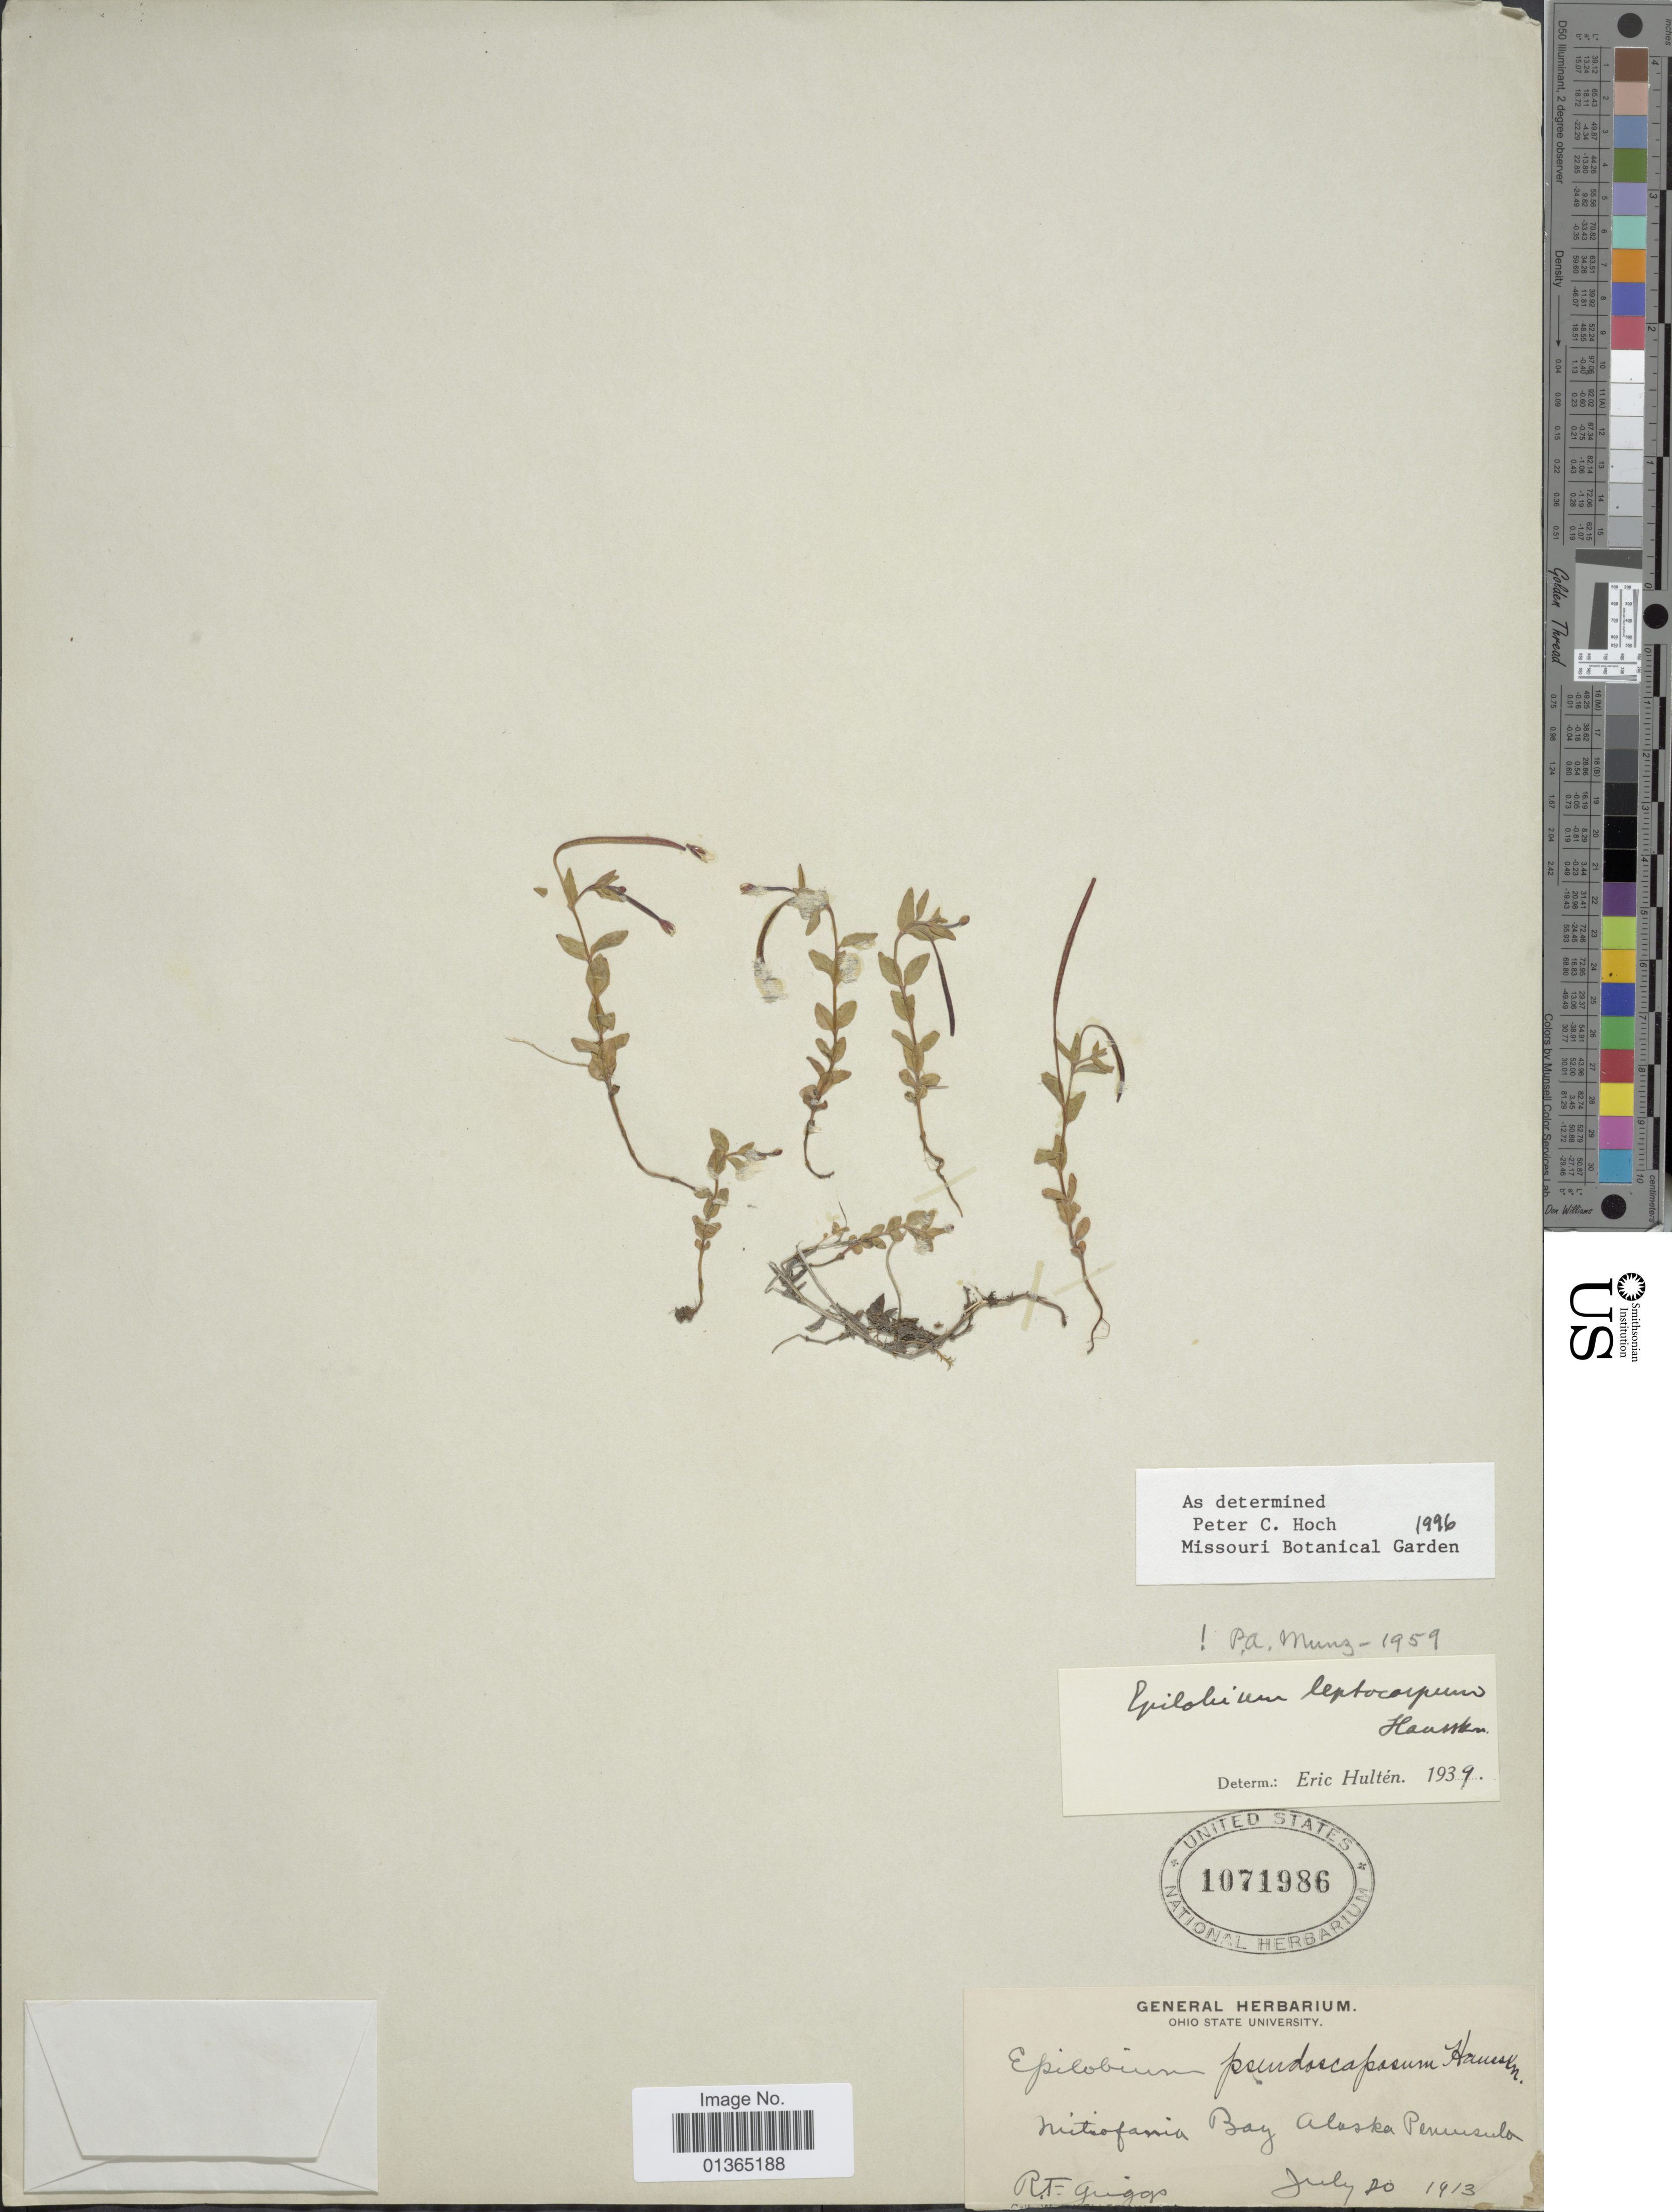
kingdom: Plantae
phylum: Tracheophyta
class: Magnoliopsida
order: Myrtales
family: Onagraceae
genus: Epilobium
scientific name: Epilobium leptocarpum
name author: Hausskn.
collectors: R. F. Griggs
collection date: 1913-07-20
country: United States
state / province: Alaska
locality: Mitrofania Bay Peninsula.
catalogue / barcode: US 1071986